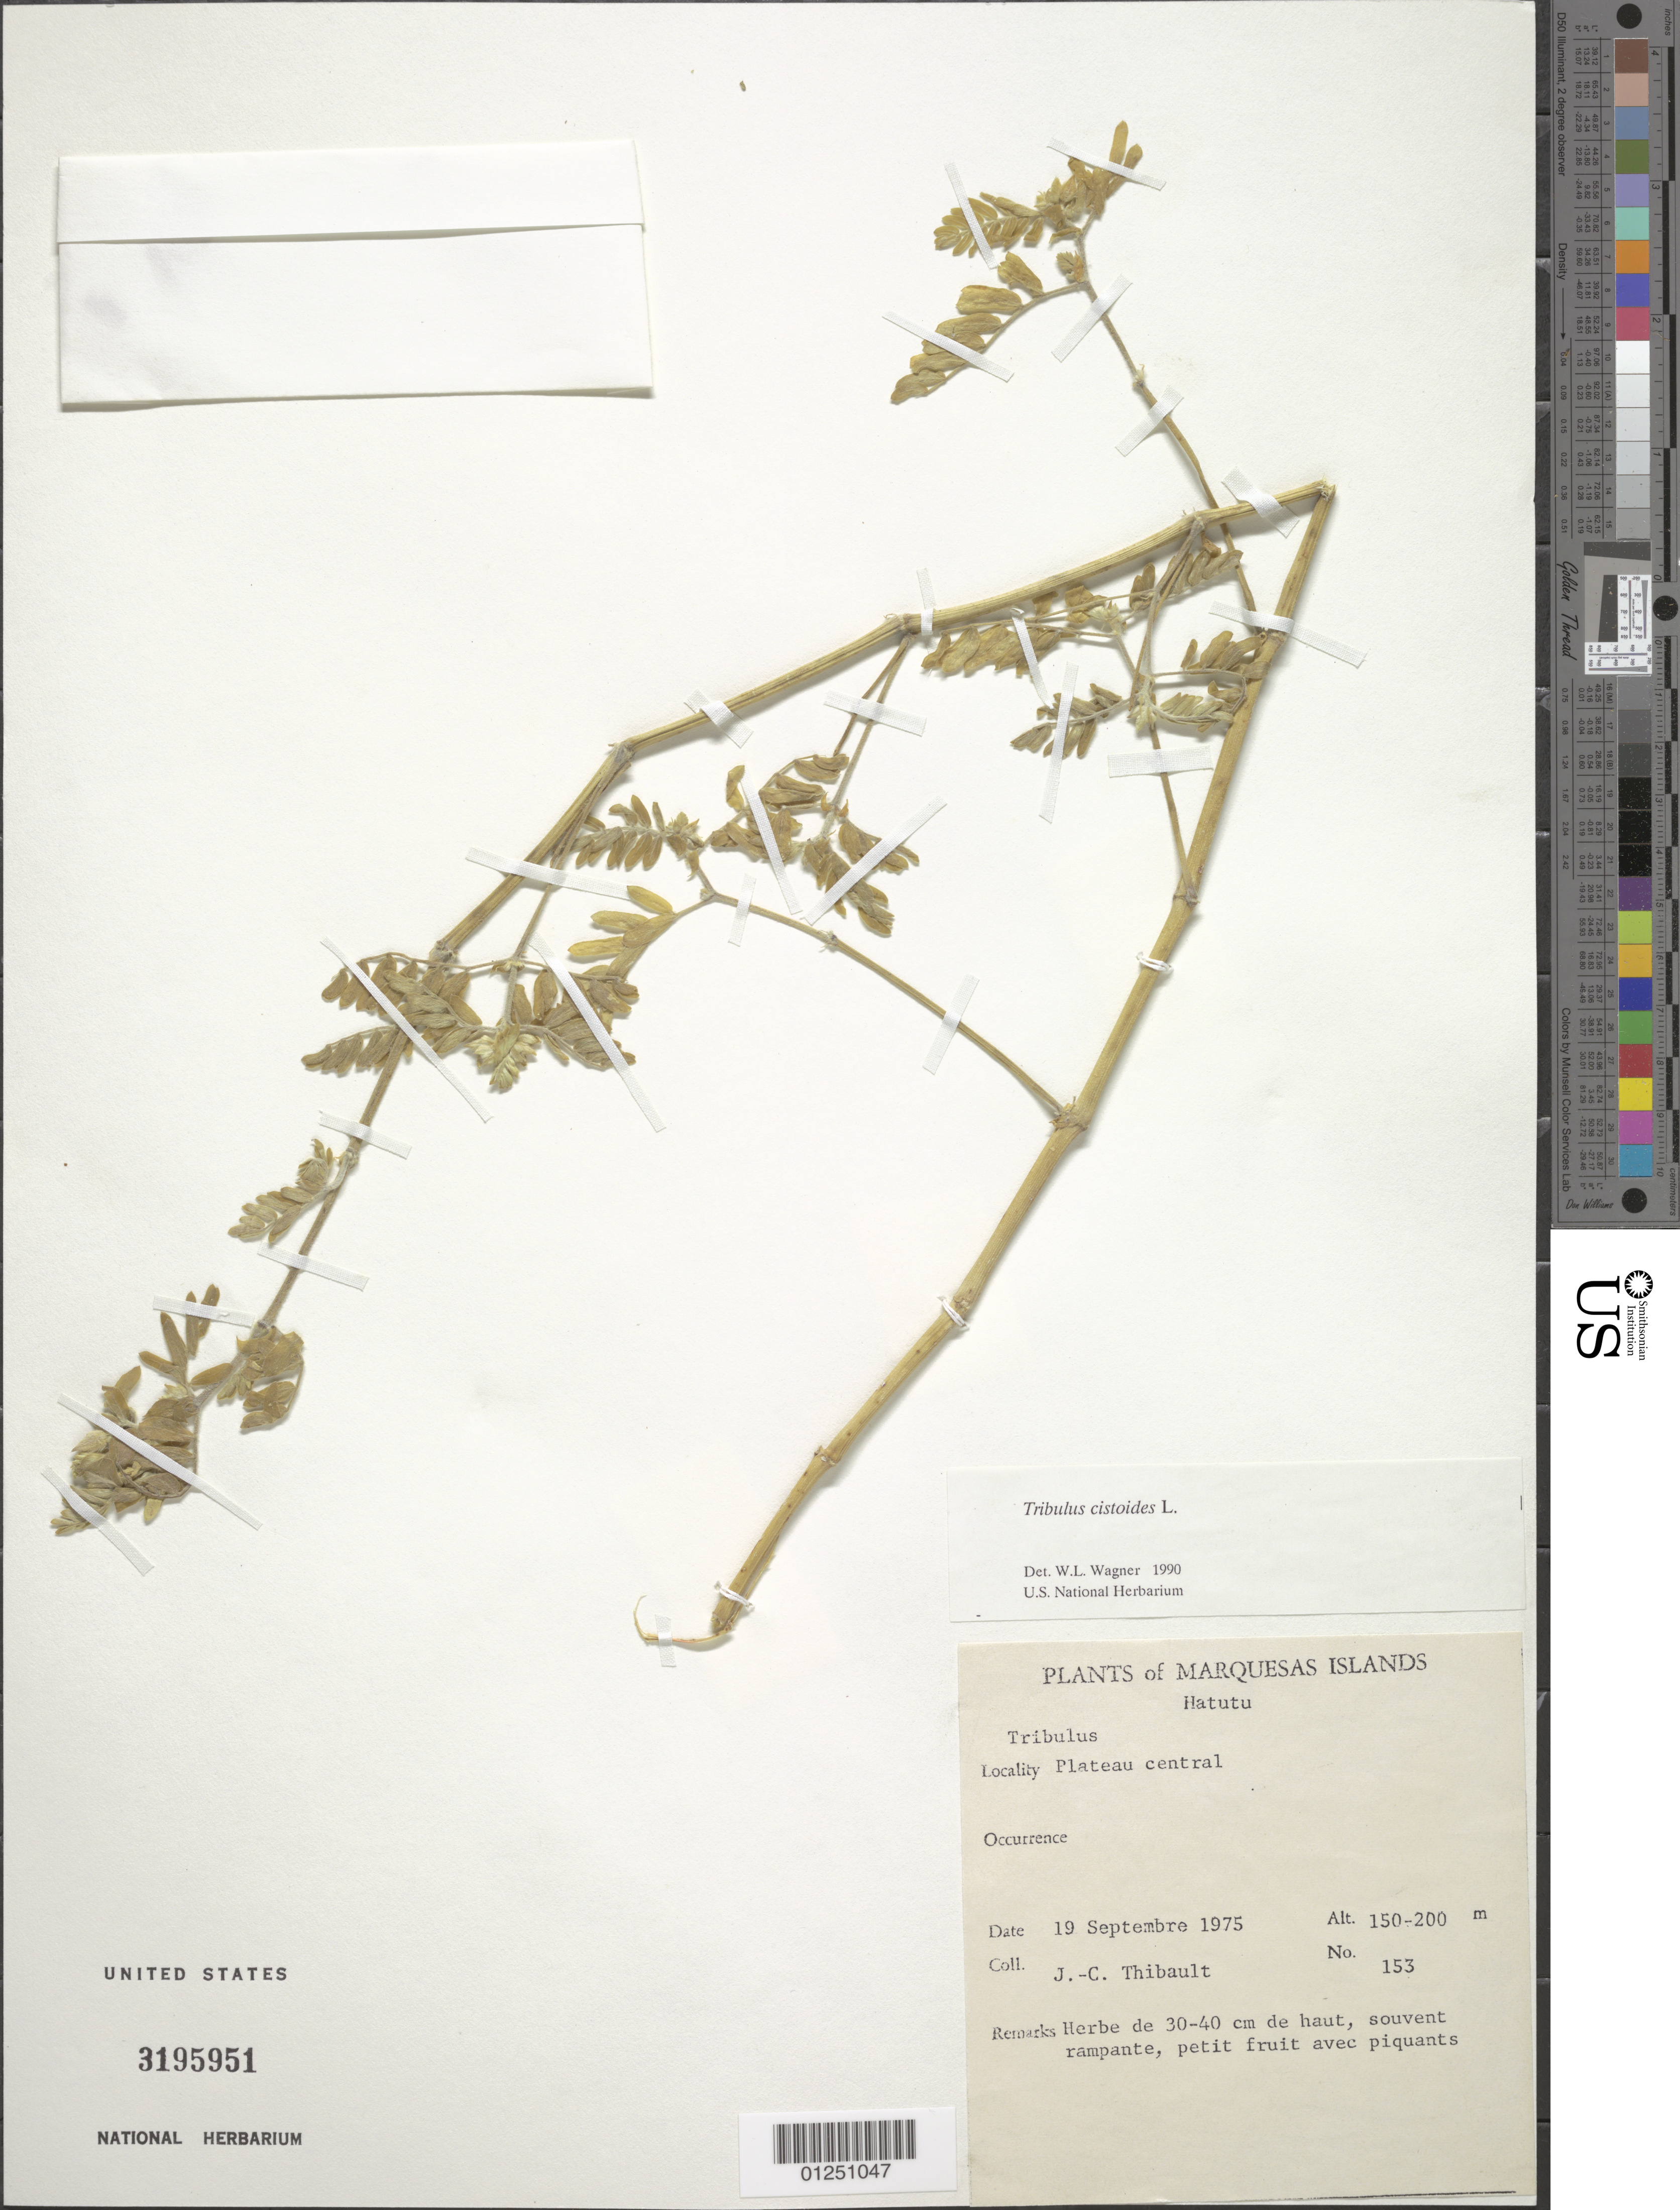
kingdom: Plantae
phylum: Tracheophyta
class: Magnoliopsida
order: Zygophyllales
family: Zygophyllaceae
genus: Tribulus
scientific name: Tribulus cistoides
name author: L.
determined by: Wagner, W. L., (BOT), Smithsonian Institution - National Museum of Natural History (UNITED STATES)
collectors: J. Thibault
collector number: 153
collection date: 1975-09-19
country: French Polynesia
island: Hatutaa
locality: Plateau centrale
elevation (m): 150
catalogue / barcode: US 3195951